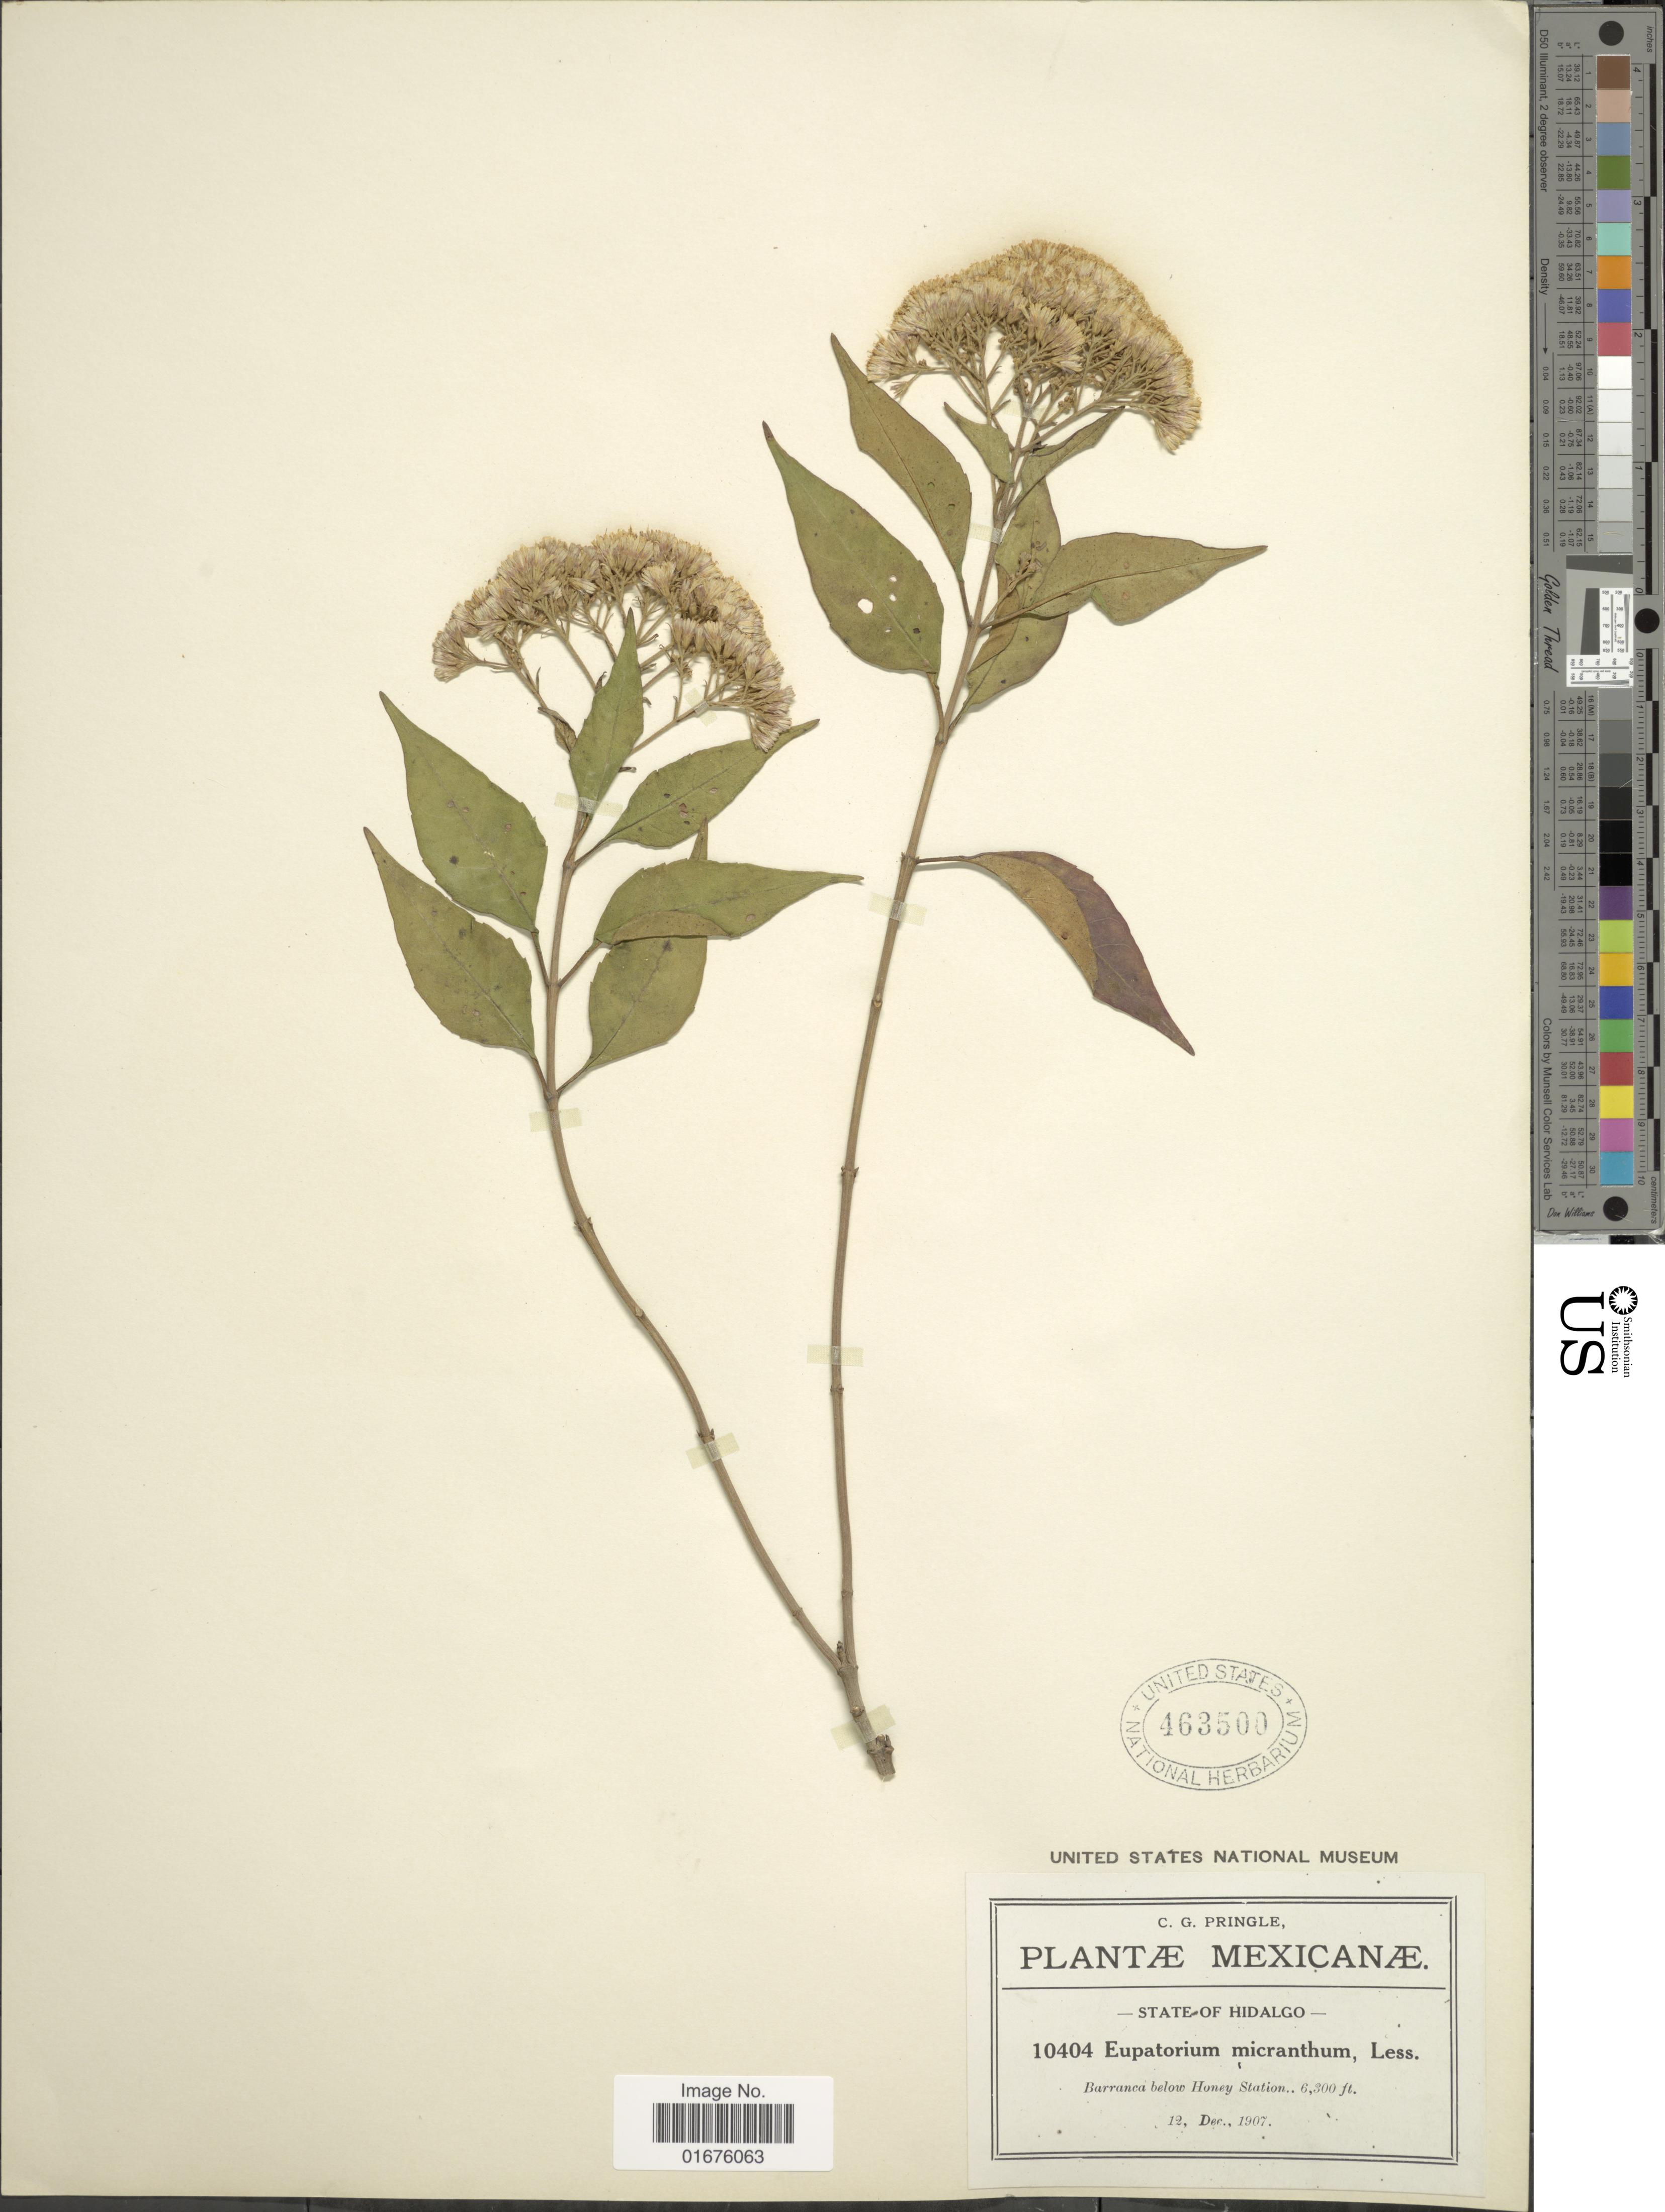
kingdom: Plantae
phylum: Tracheophyta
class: Magnoliopsida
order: Asterales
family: Asteraceae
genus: Ageratina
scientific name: Ageratina ligustrina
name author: (DC.) R.M. King & H. Rob.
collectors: C. G. Pringle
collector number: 10404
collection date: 1907-12-12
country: Mexico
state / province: Hidalgo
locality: Barranca below Honey Station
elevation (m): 1920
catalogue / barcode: US 463500